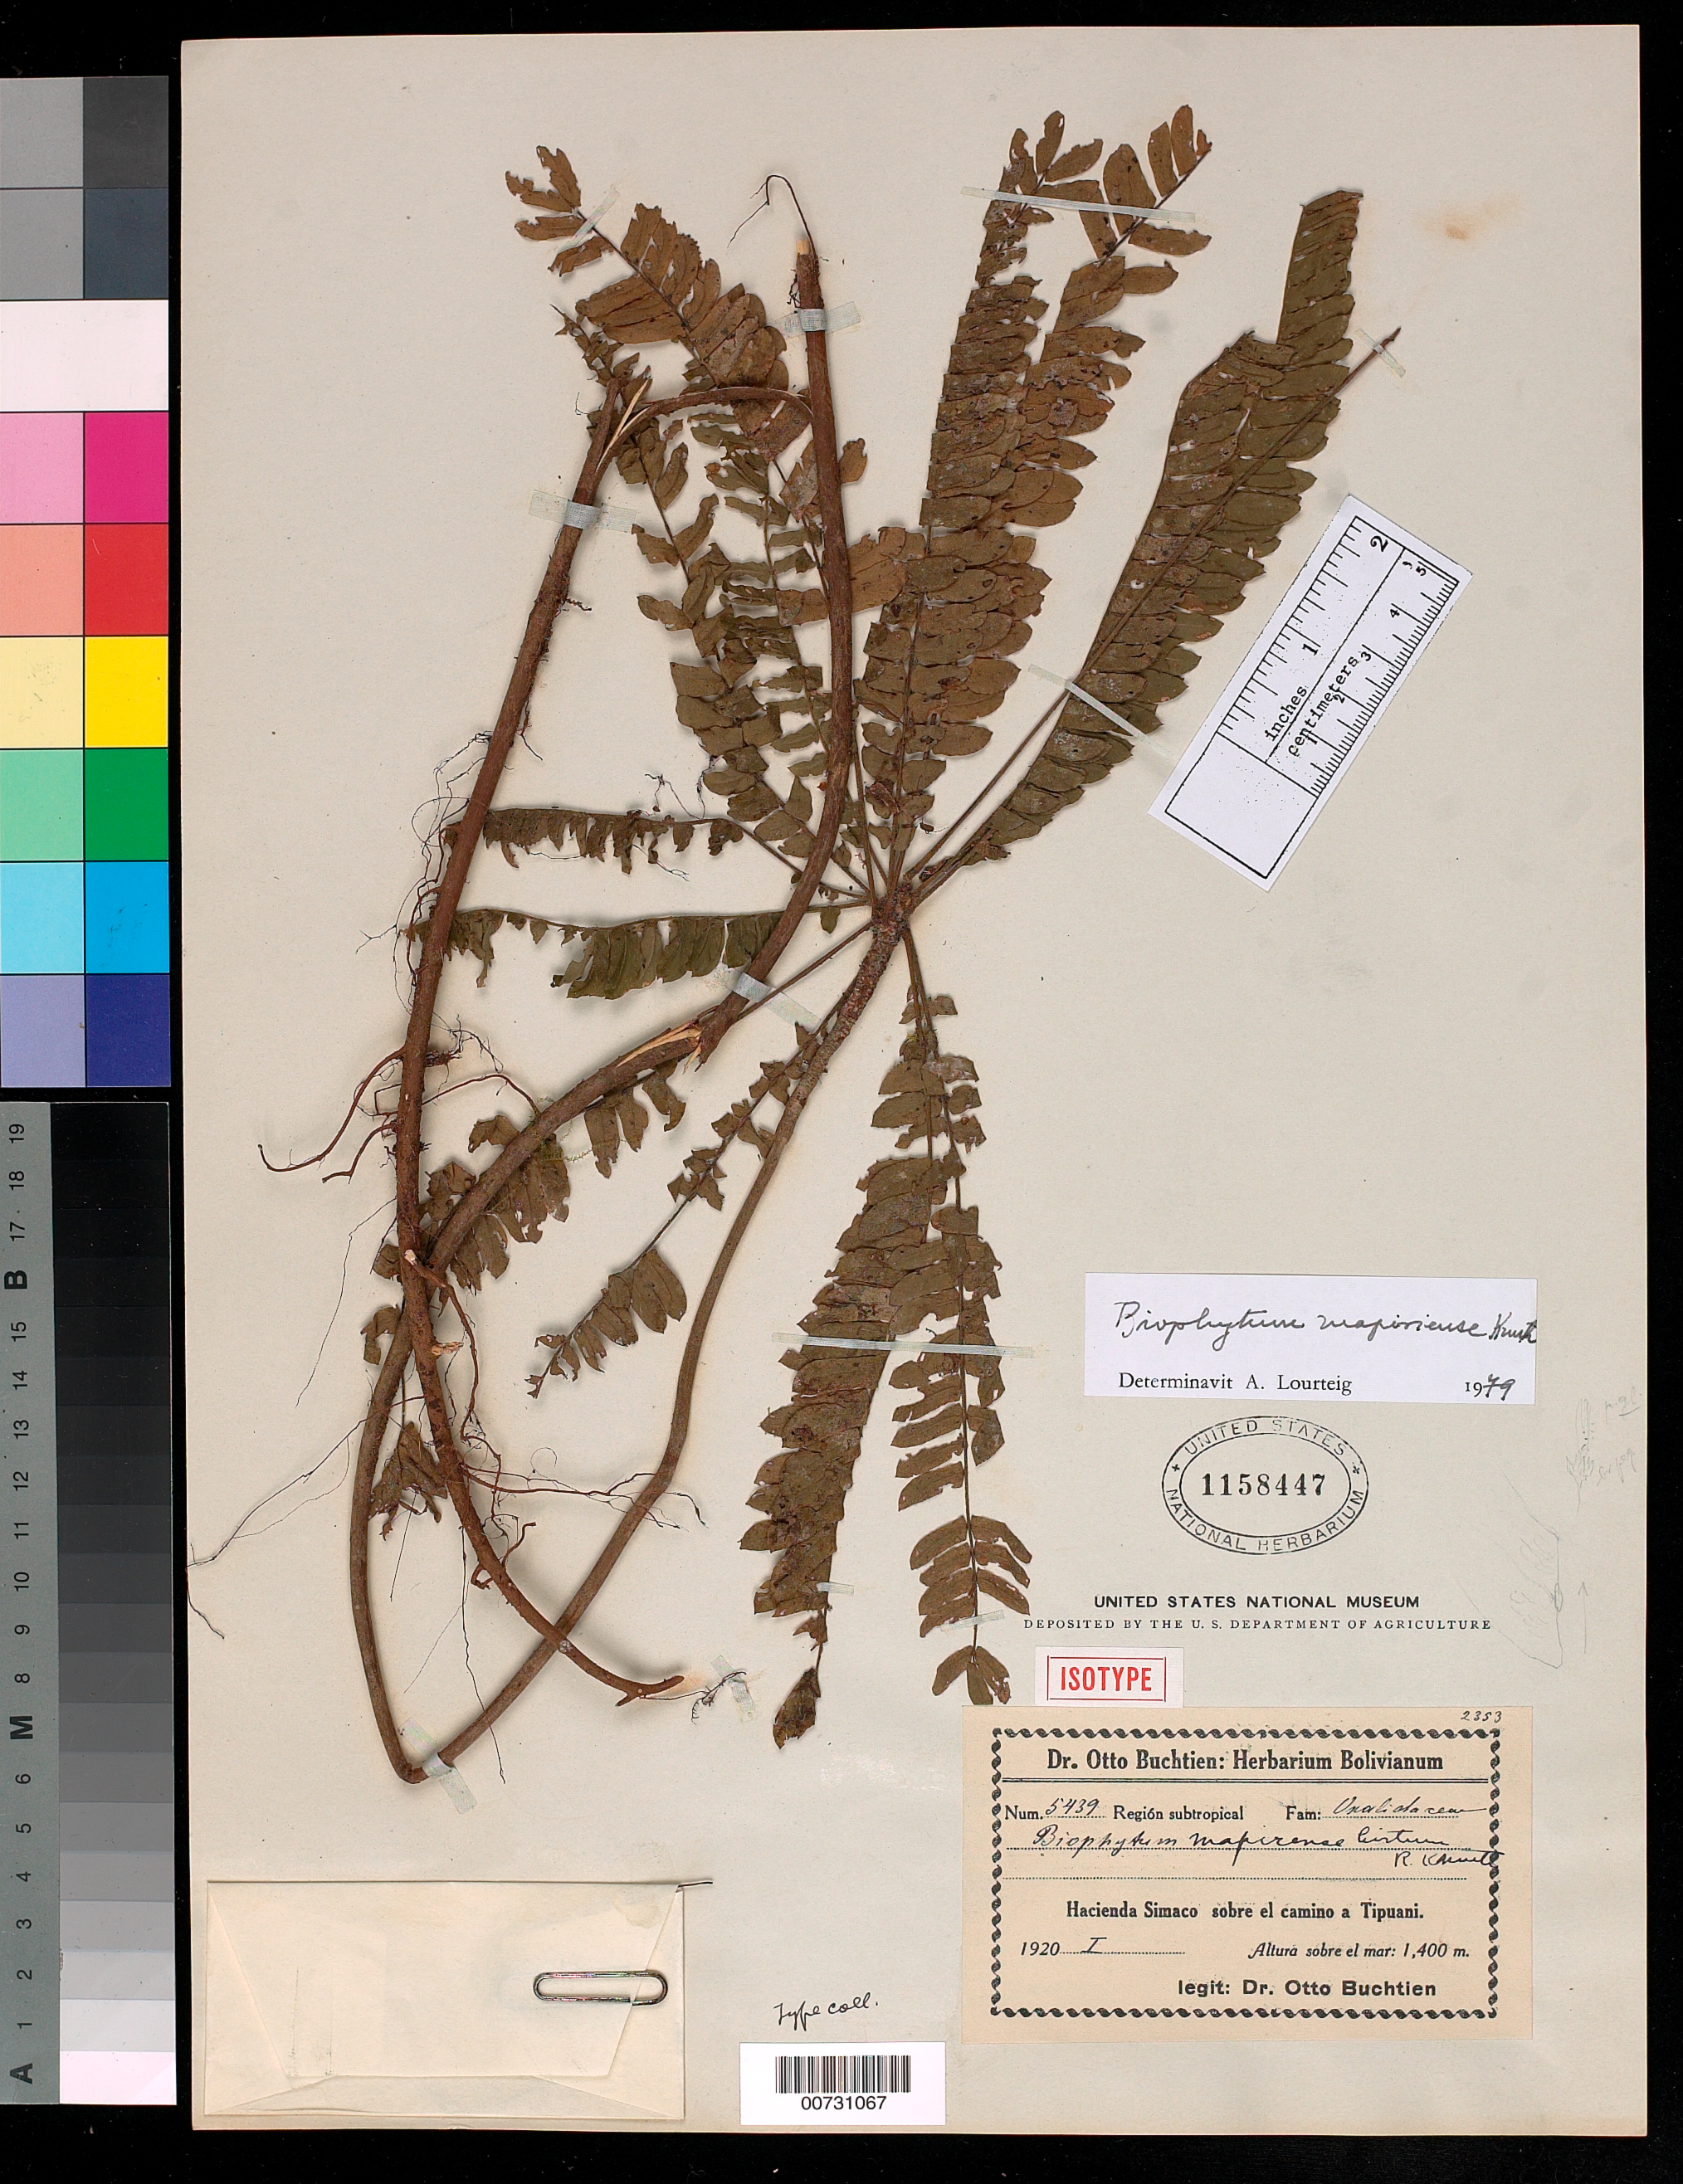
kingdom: Plantae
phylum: Tracheophyta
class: Magnoliopsida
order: Oxalidales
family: Oxalidaceae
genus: Biophytum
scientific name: Biophytum mapirense var. hirtum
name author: R. Knuth in Engl.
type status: Isotype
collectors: O. Buchtien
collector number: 5439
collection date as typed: Jan 1920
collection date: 1920-01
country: Bolivia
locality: Hacienda Simaco sobre el camino a Tipuani.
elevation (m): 1400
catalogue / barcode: US 1158447